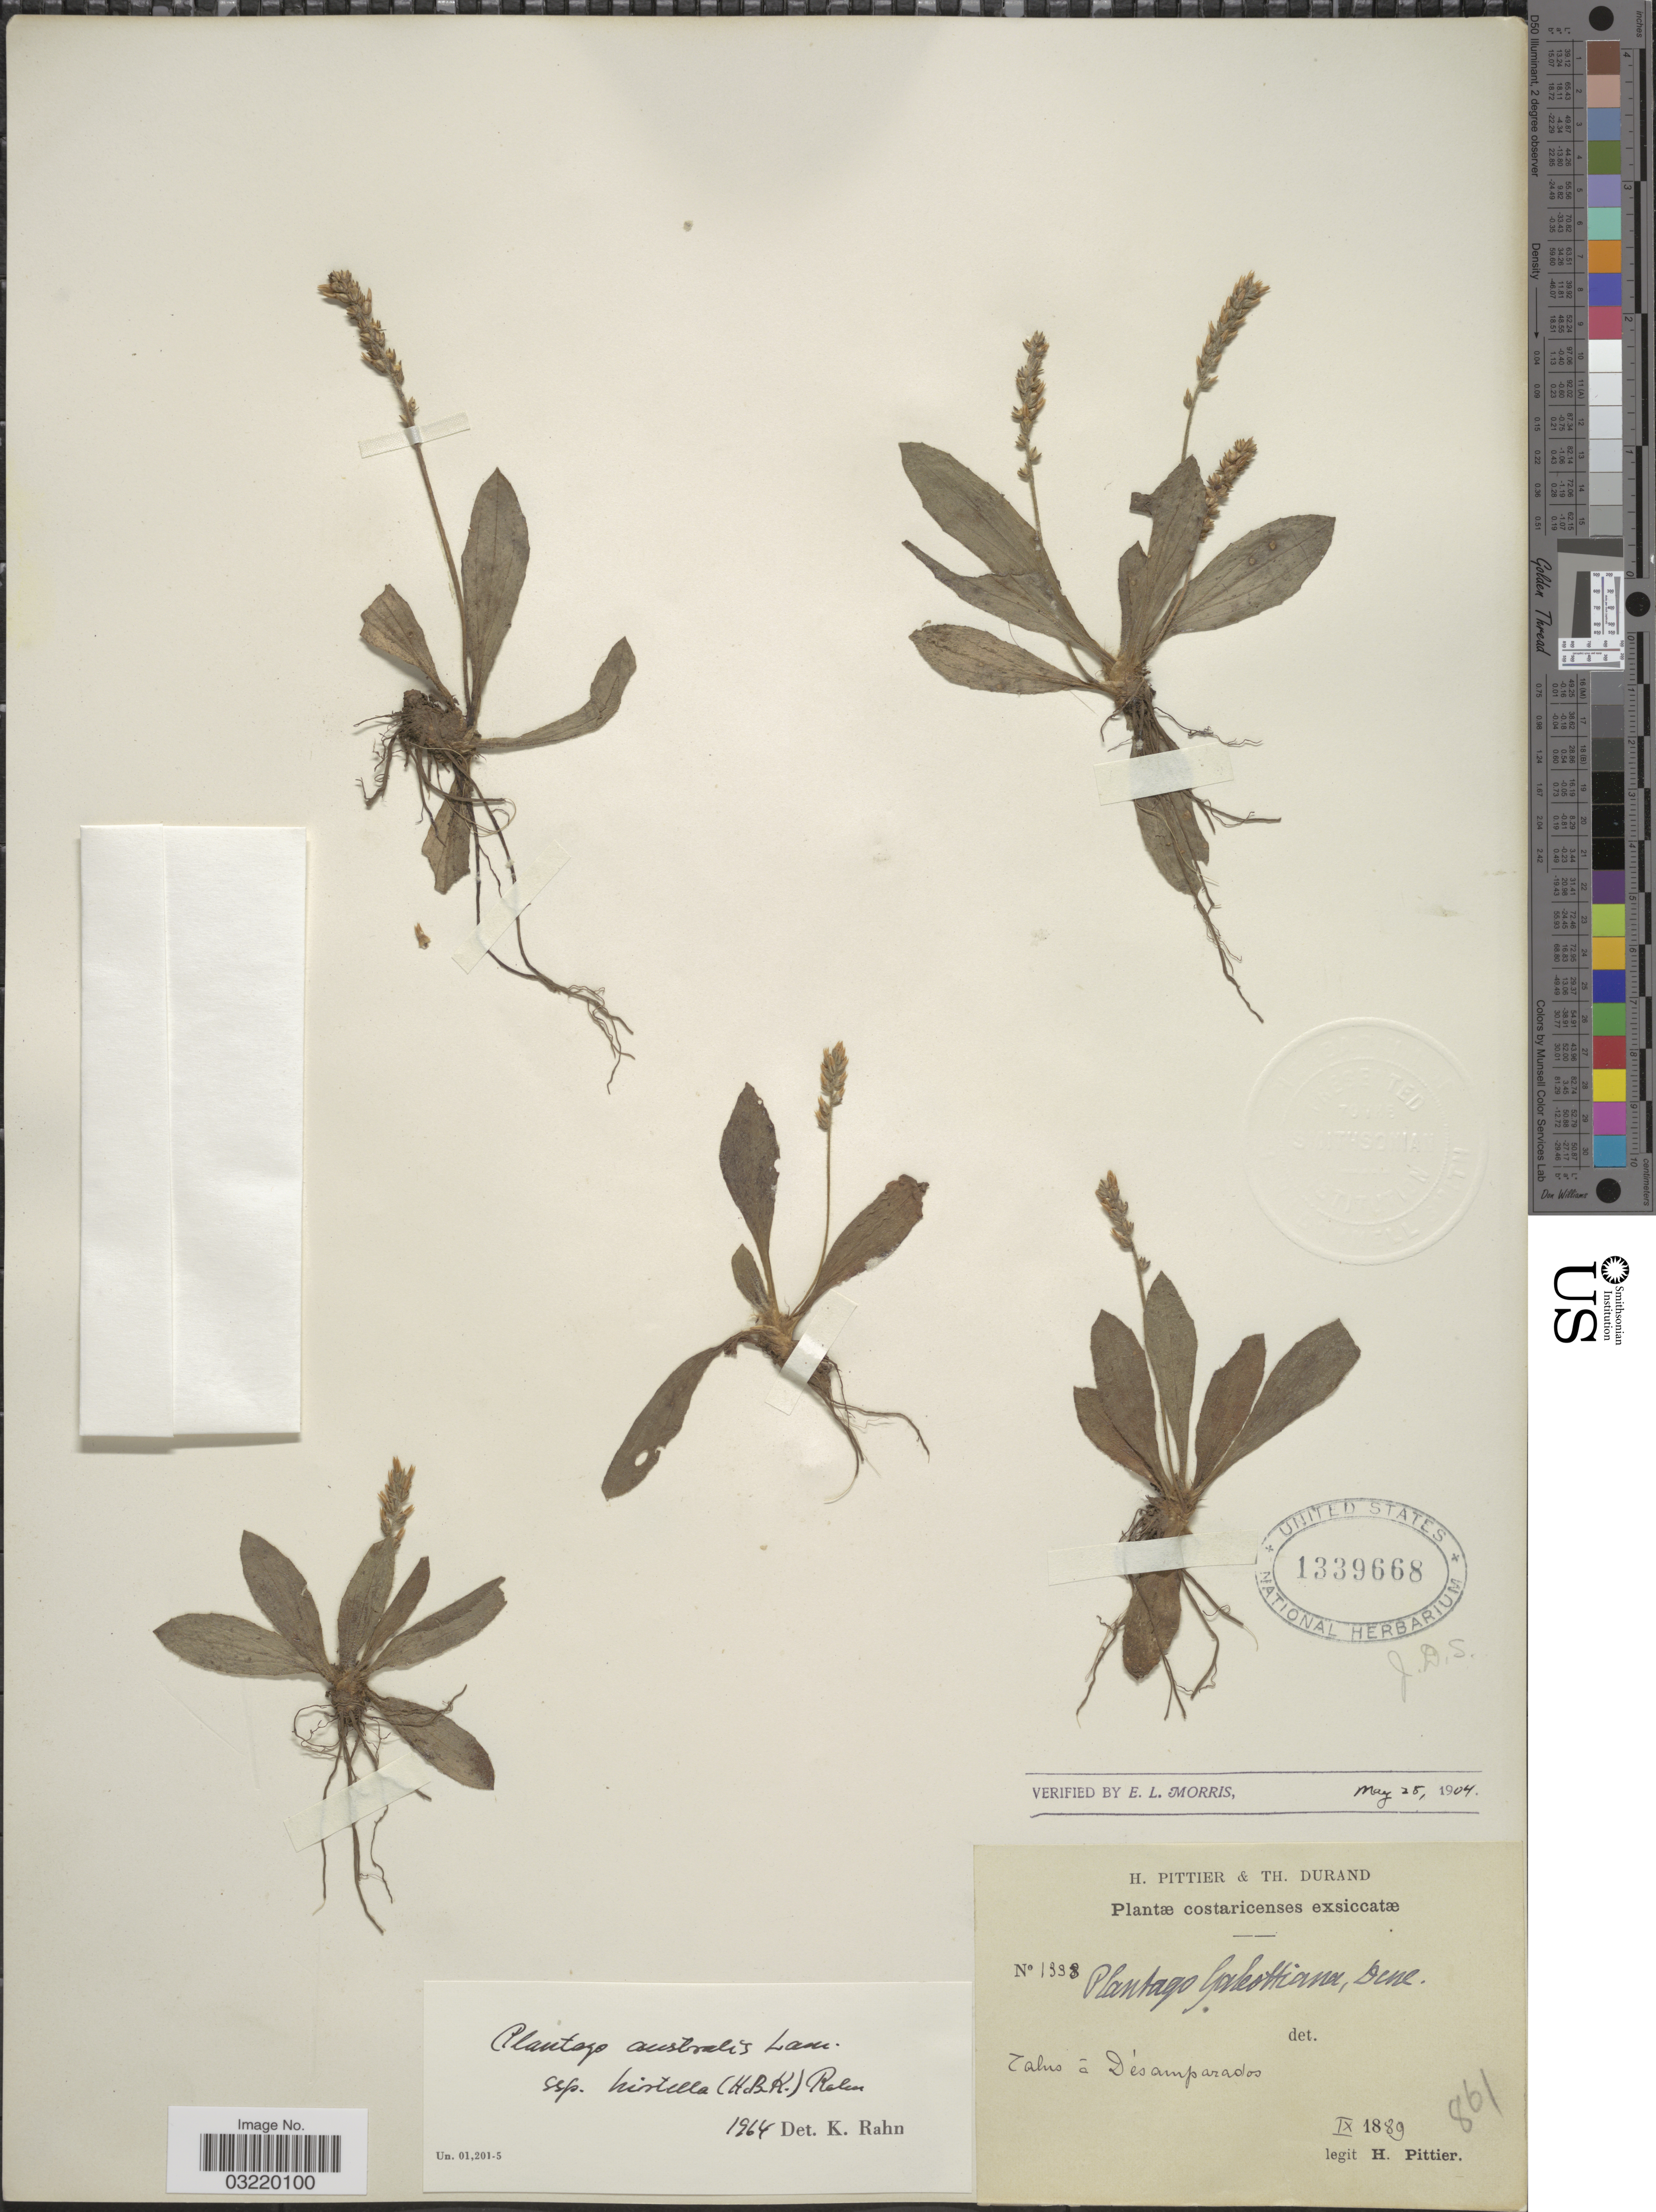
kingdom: Plantae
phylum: Tracheophyta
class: Magnoliopsida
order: Lamiales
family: Plantaginaceae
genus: Plantago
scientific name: Plantago australis subsp. hirtella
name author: (Kunth) Rahn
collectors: H. F. Pittier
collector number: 1338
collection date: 1889-09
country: Costa Rica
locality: Zalus á Dèsamparados.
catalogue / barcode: US 1339668